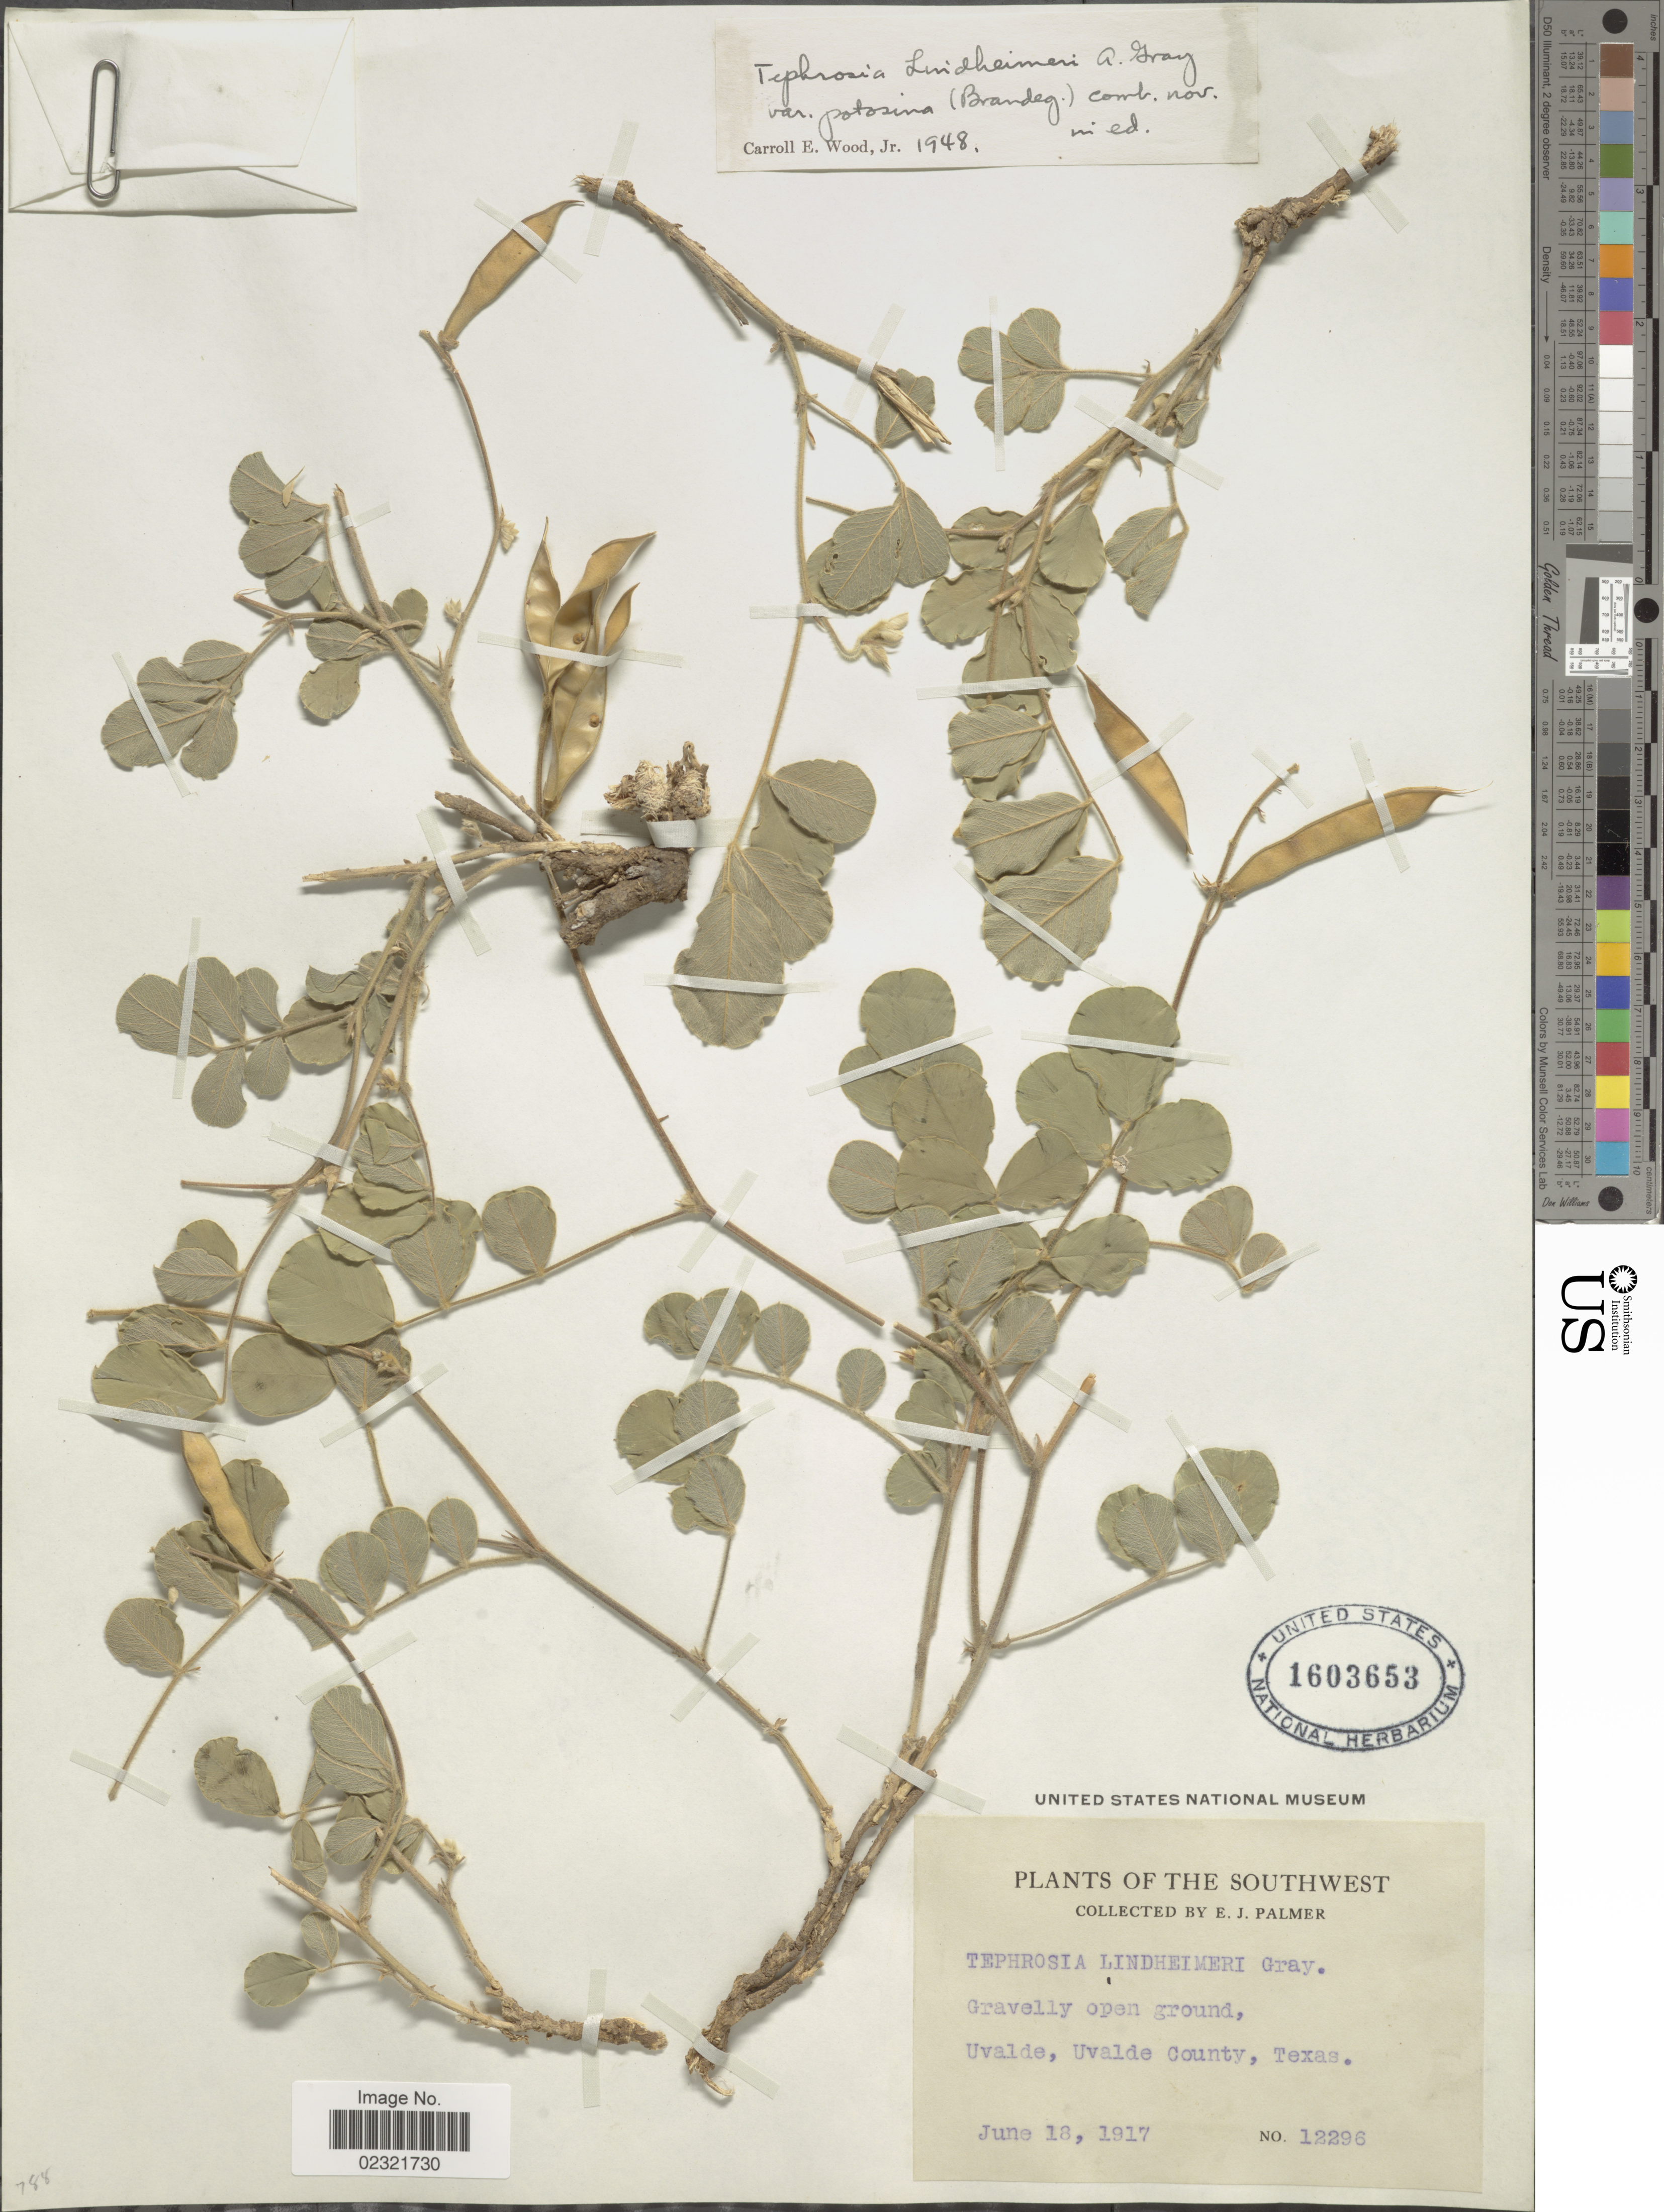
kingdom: Plantae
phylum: Tracheophyta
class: Magnoliopsida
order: Fabales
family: Fabaceae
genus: Tephrosia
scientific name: Tephrosia lindheimeri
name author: A. Gray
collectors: E. J. Palmer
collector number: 12296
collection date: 1917-06-18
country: United States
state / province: Texas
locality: The Southwest, Gravelly open ground, Uvalde, Uvalde County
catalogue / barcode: US 1603653